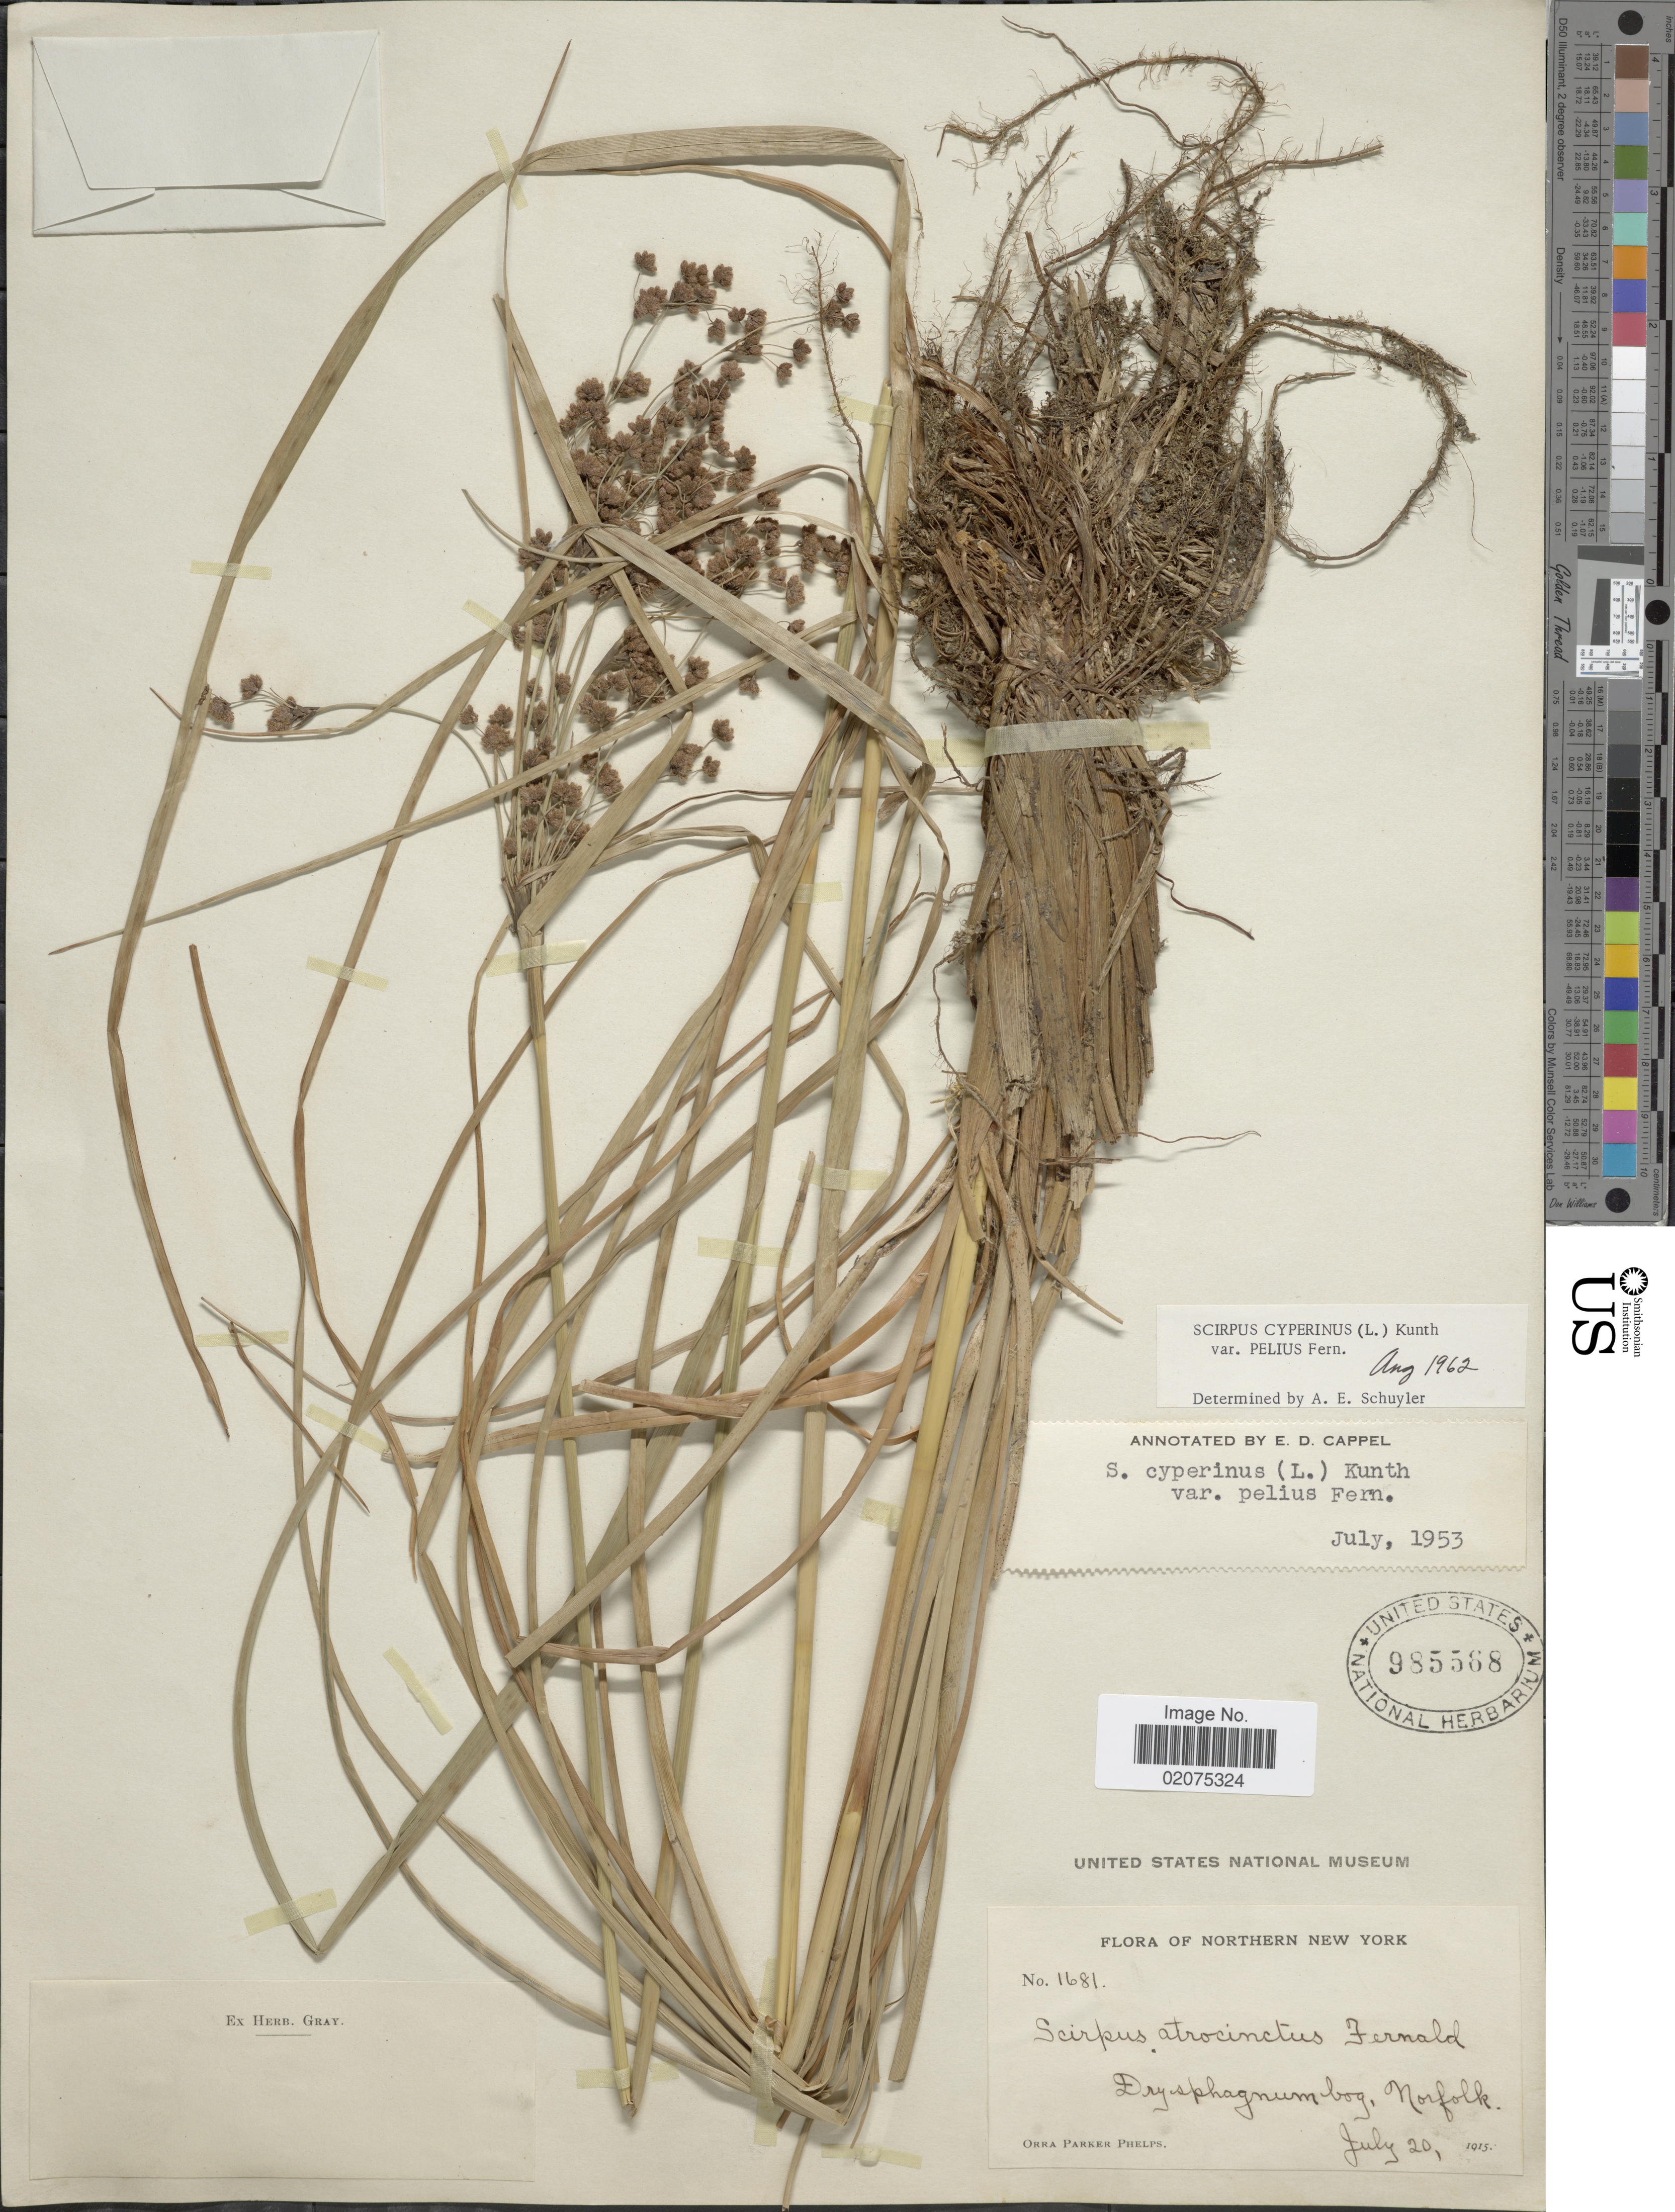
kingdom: Plantae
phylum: Tracheophyta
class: Liliopsida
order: Poales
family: Cyperaceae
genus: Scirpus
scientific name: Scirpus cyperinus var. pelius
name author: Fernald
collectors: O. P. Phelps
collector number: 1681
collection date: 1915-07-20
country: United States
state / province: New York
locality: Northern New York, Norfolk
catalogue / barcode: US 985568